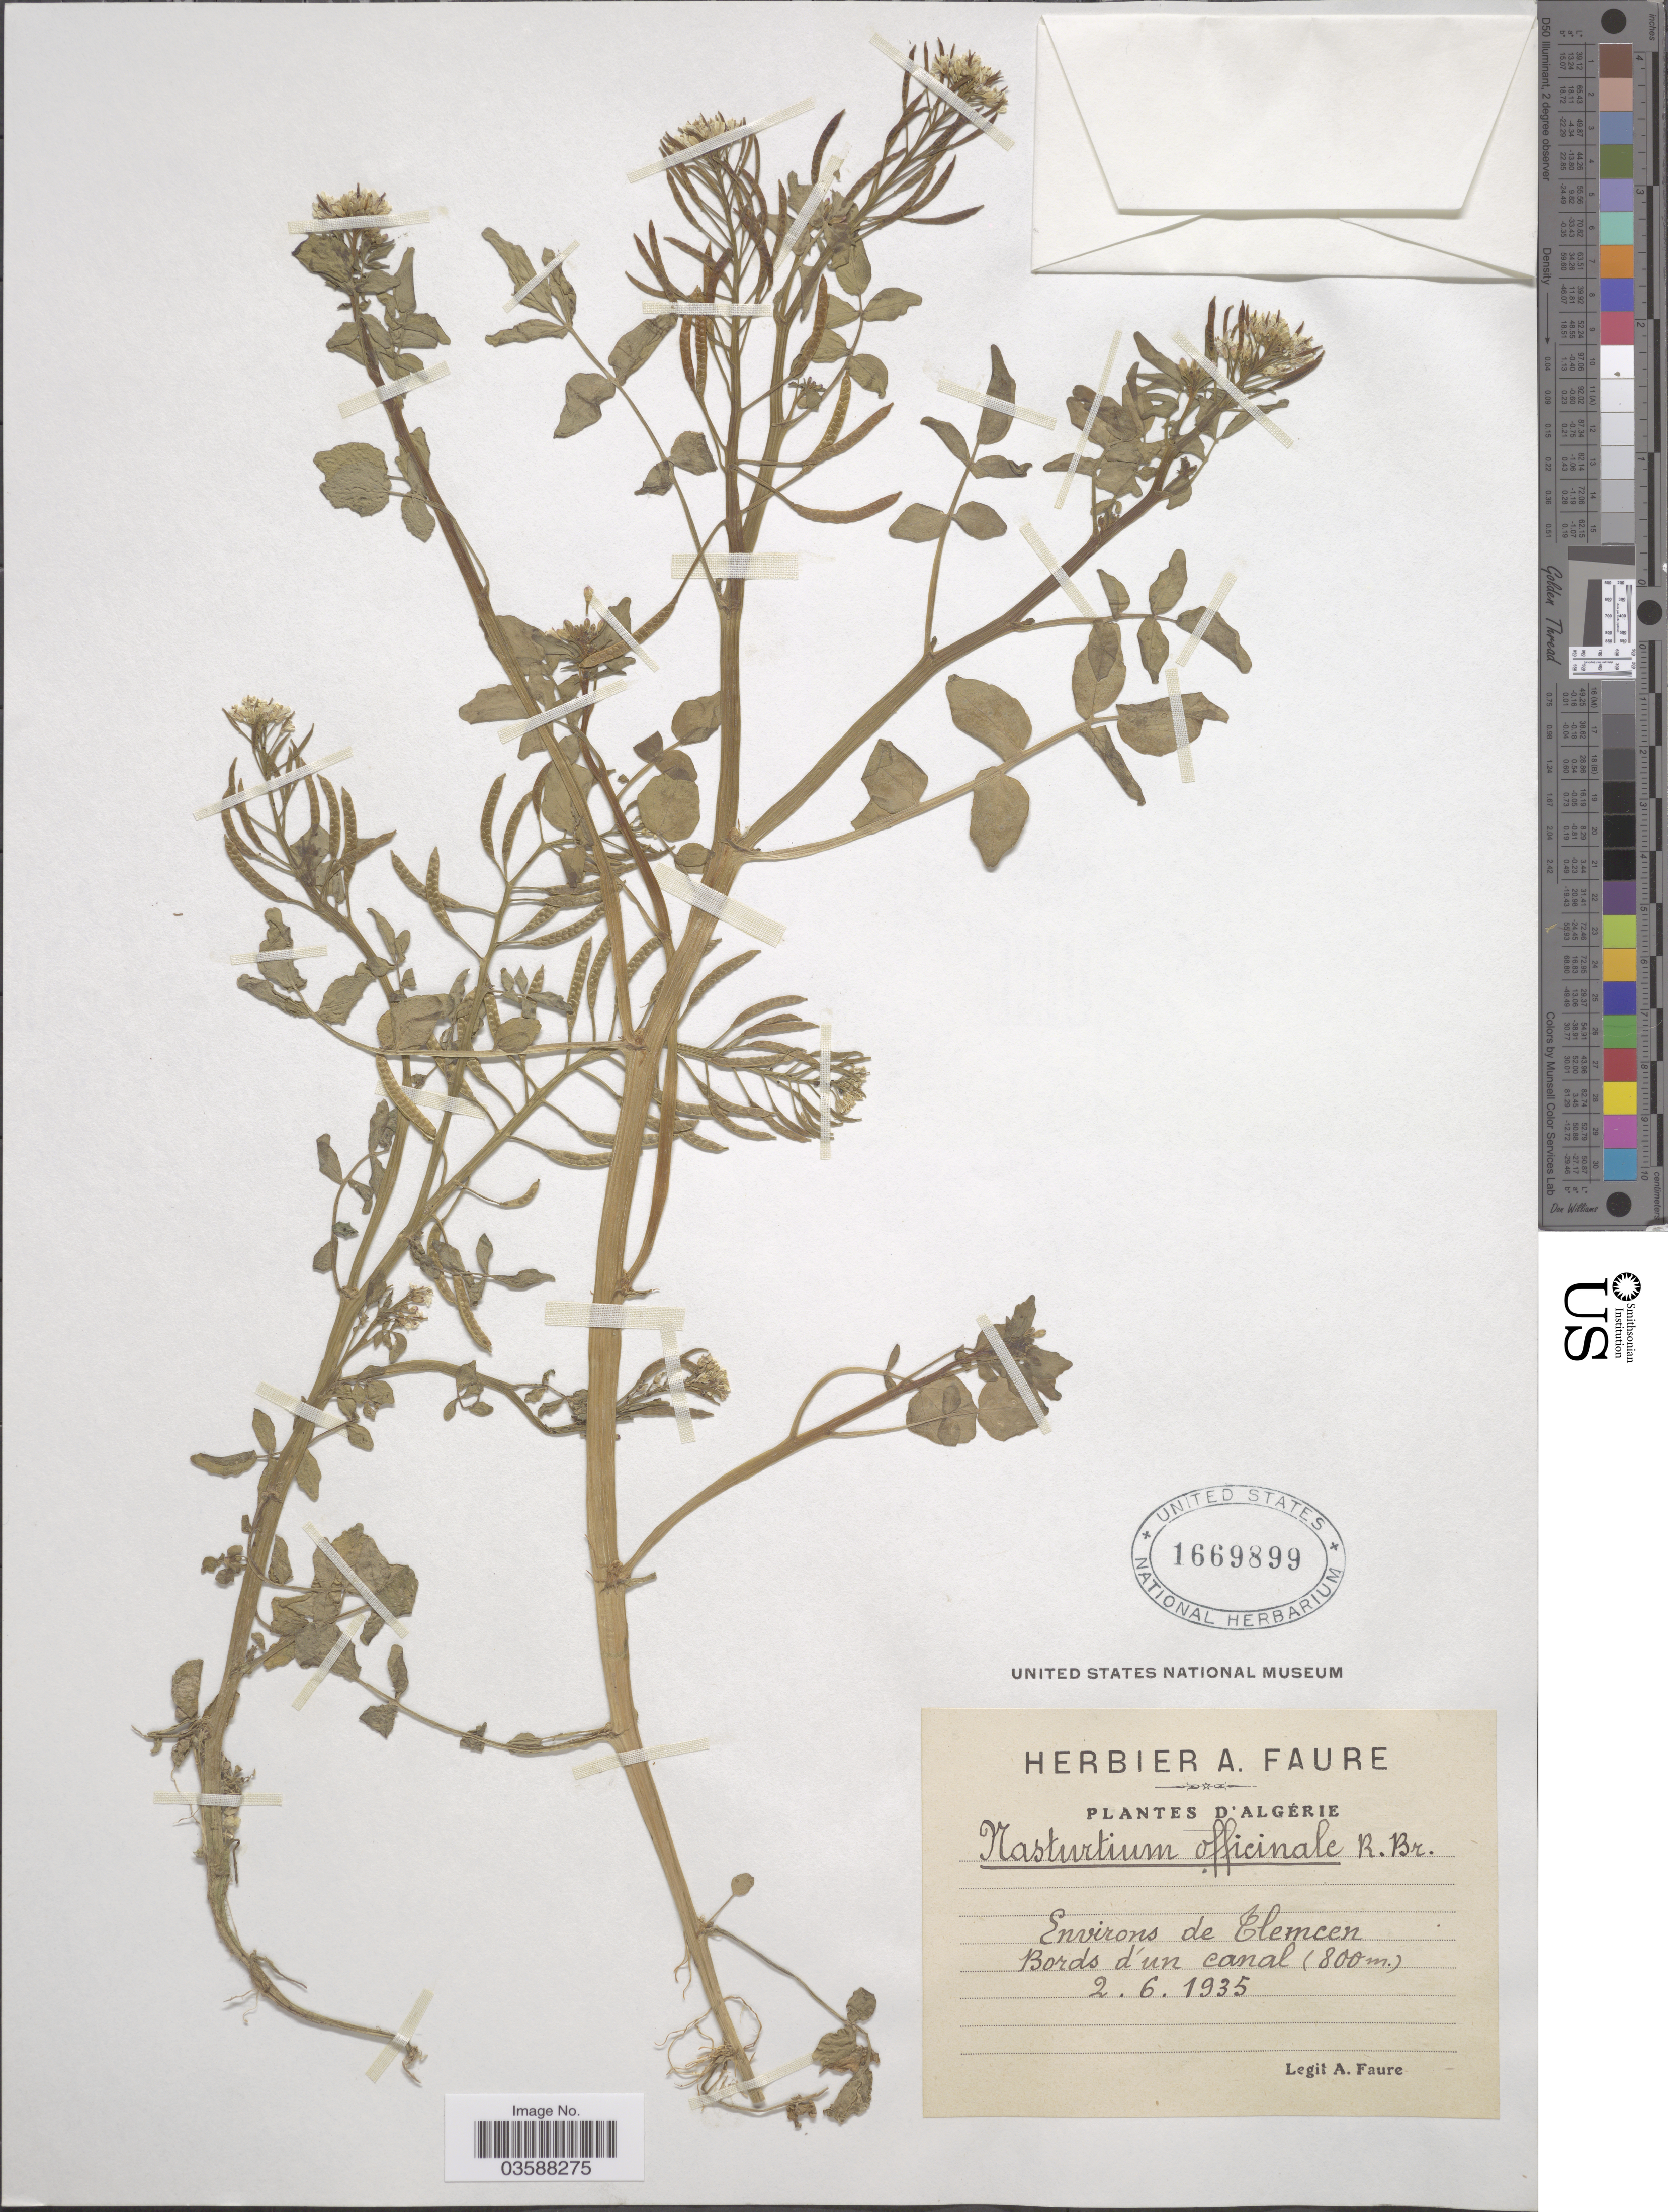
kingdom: Plantae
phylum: Tracheophyta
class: Magnoliopsida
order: Brassicales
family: Brassicaceae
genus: Nasturtium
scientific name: Nasturtium officinale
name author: R. Br.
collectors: A. Faure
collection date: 1935-06-02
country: Algeria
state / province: Tlemcen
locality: D'Algérie. Envrions de Tlemcen. Bords d'un canal.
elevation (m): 800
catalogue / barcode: US 1669899